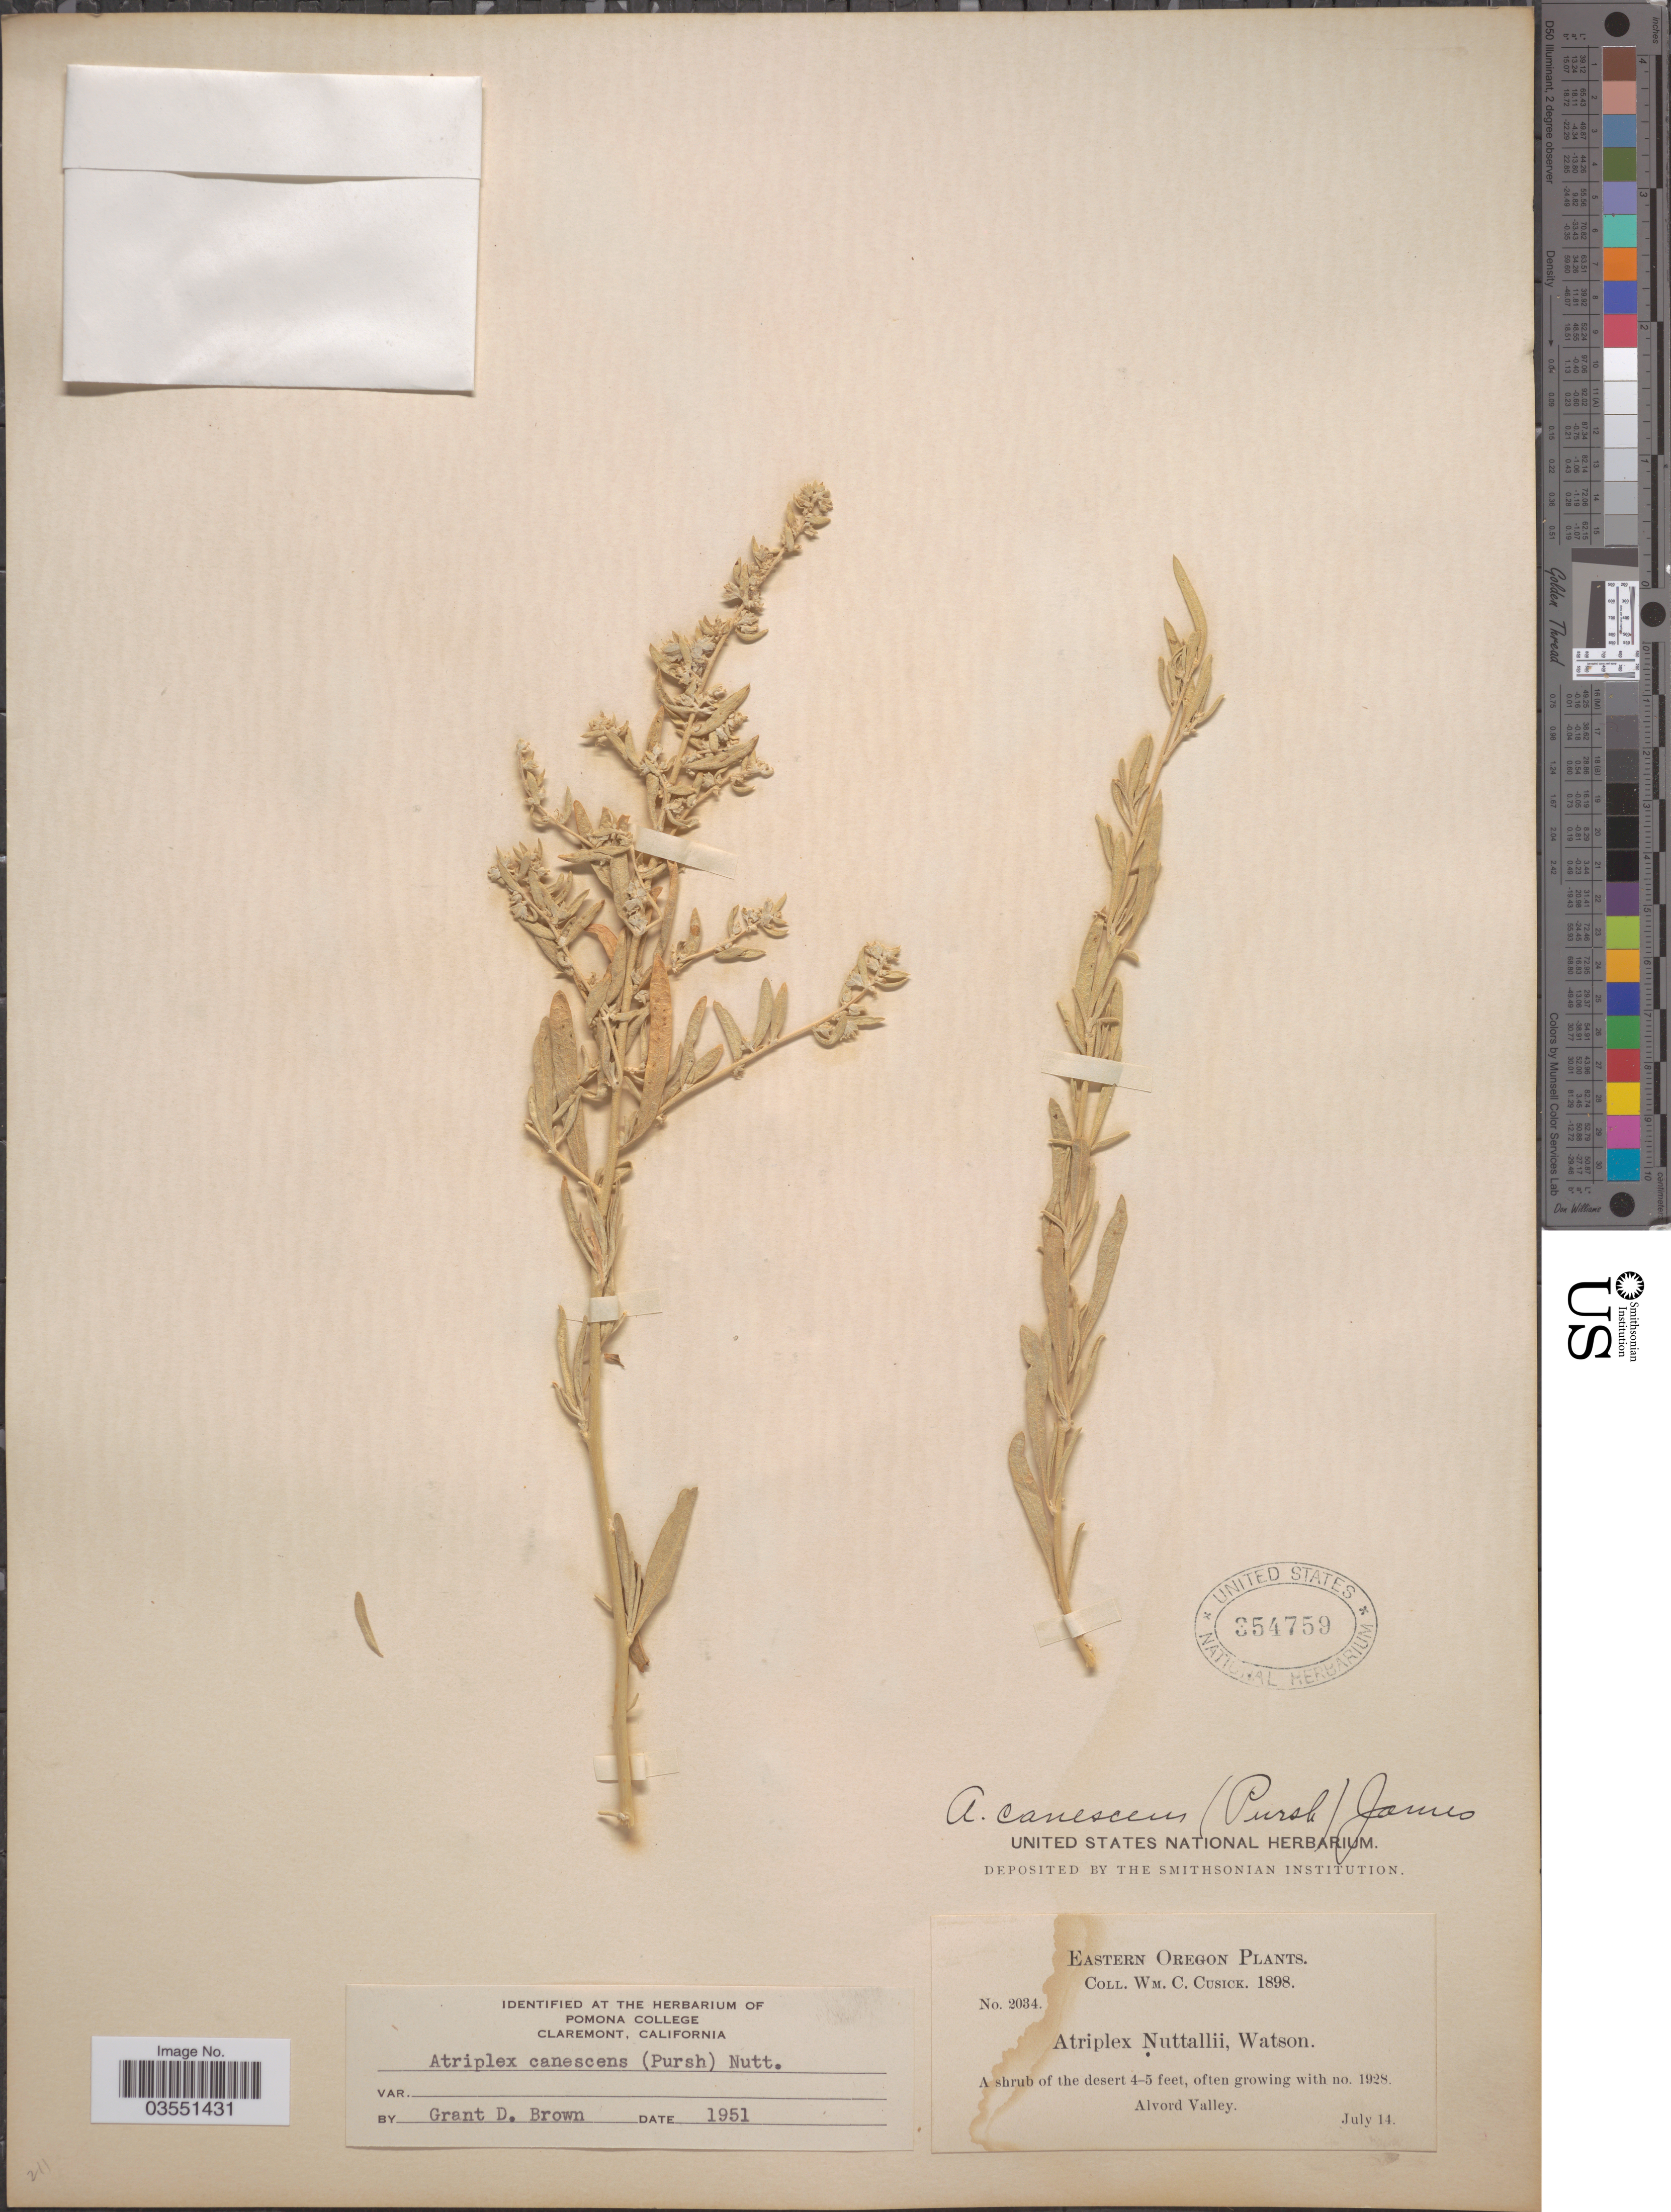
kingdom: Plantae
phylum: Tracheophyta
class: Magnoliopsida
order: Caryophyllales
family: Amaranthaceae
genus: Atriplex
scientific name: Atriplex canescens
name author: (Pursh) Nutt.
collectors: W. C. Cusick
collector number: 2034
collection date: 1898-07-14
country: United States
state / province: Oregon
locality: Eastern Oregon. Alvord Valley.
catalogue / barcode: US 354759